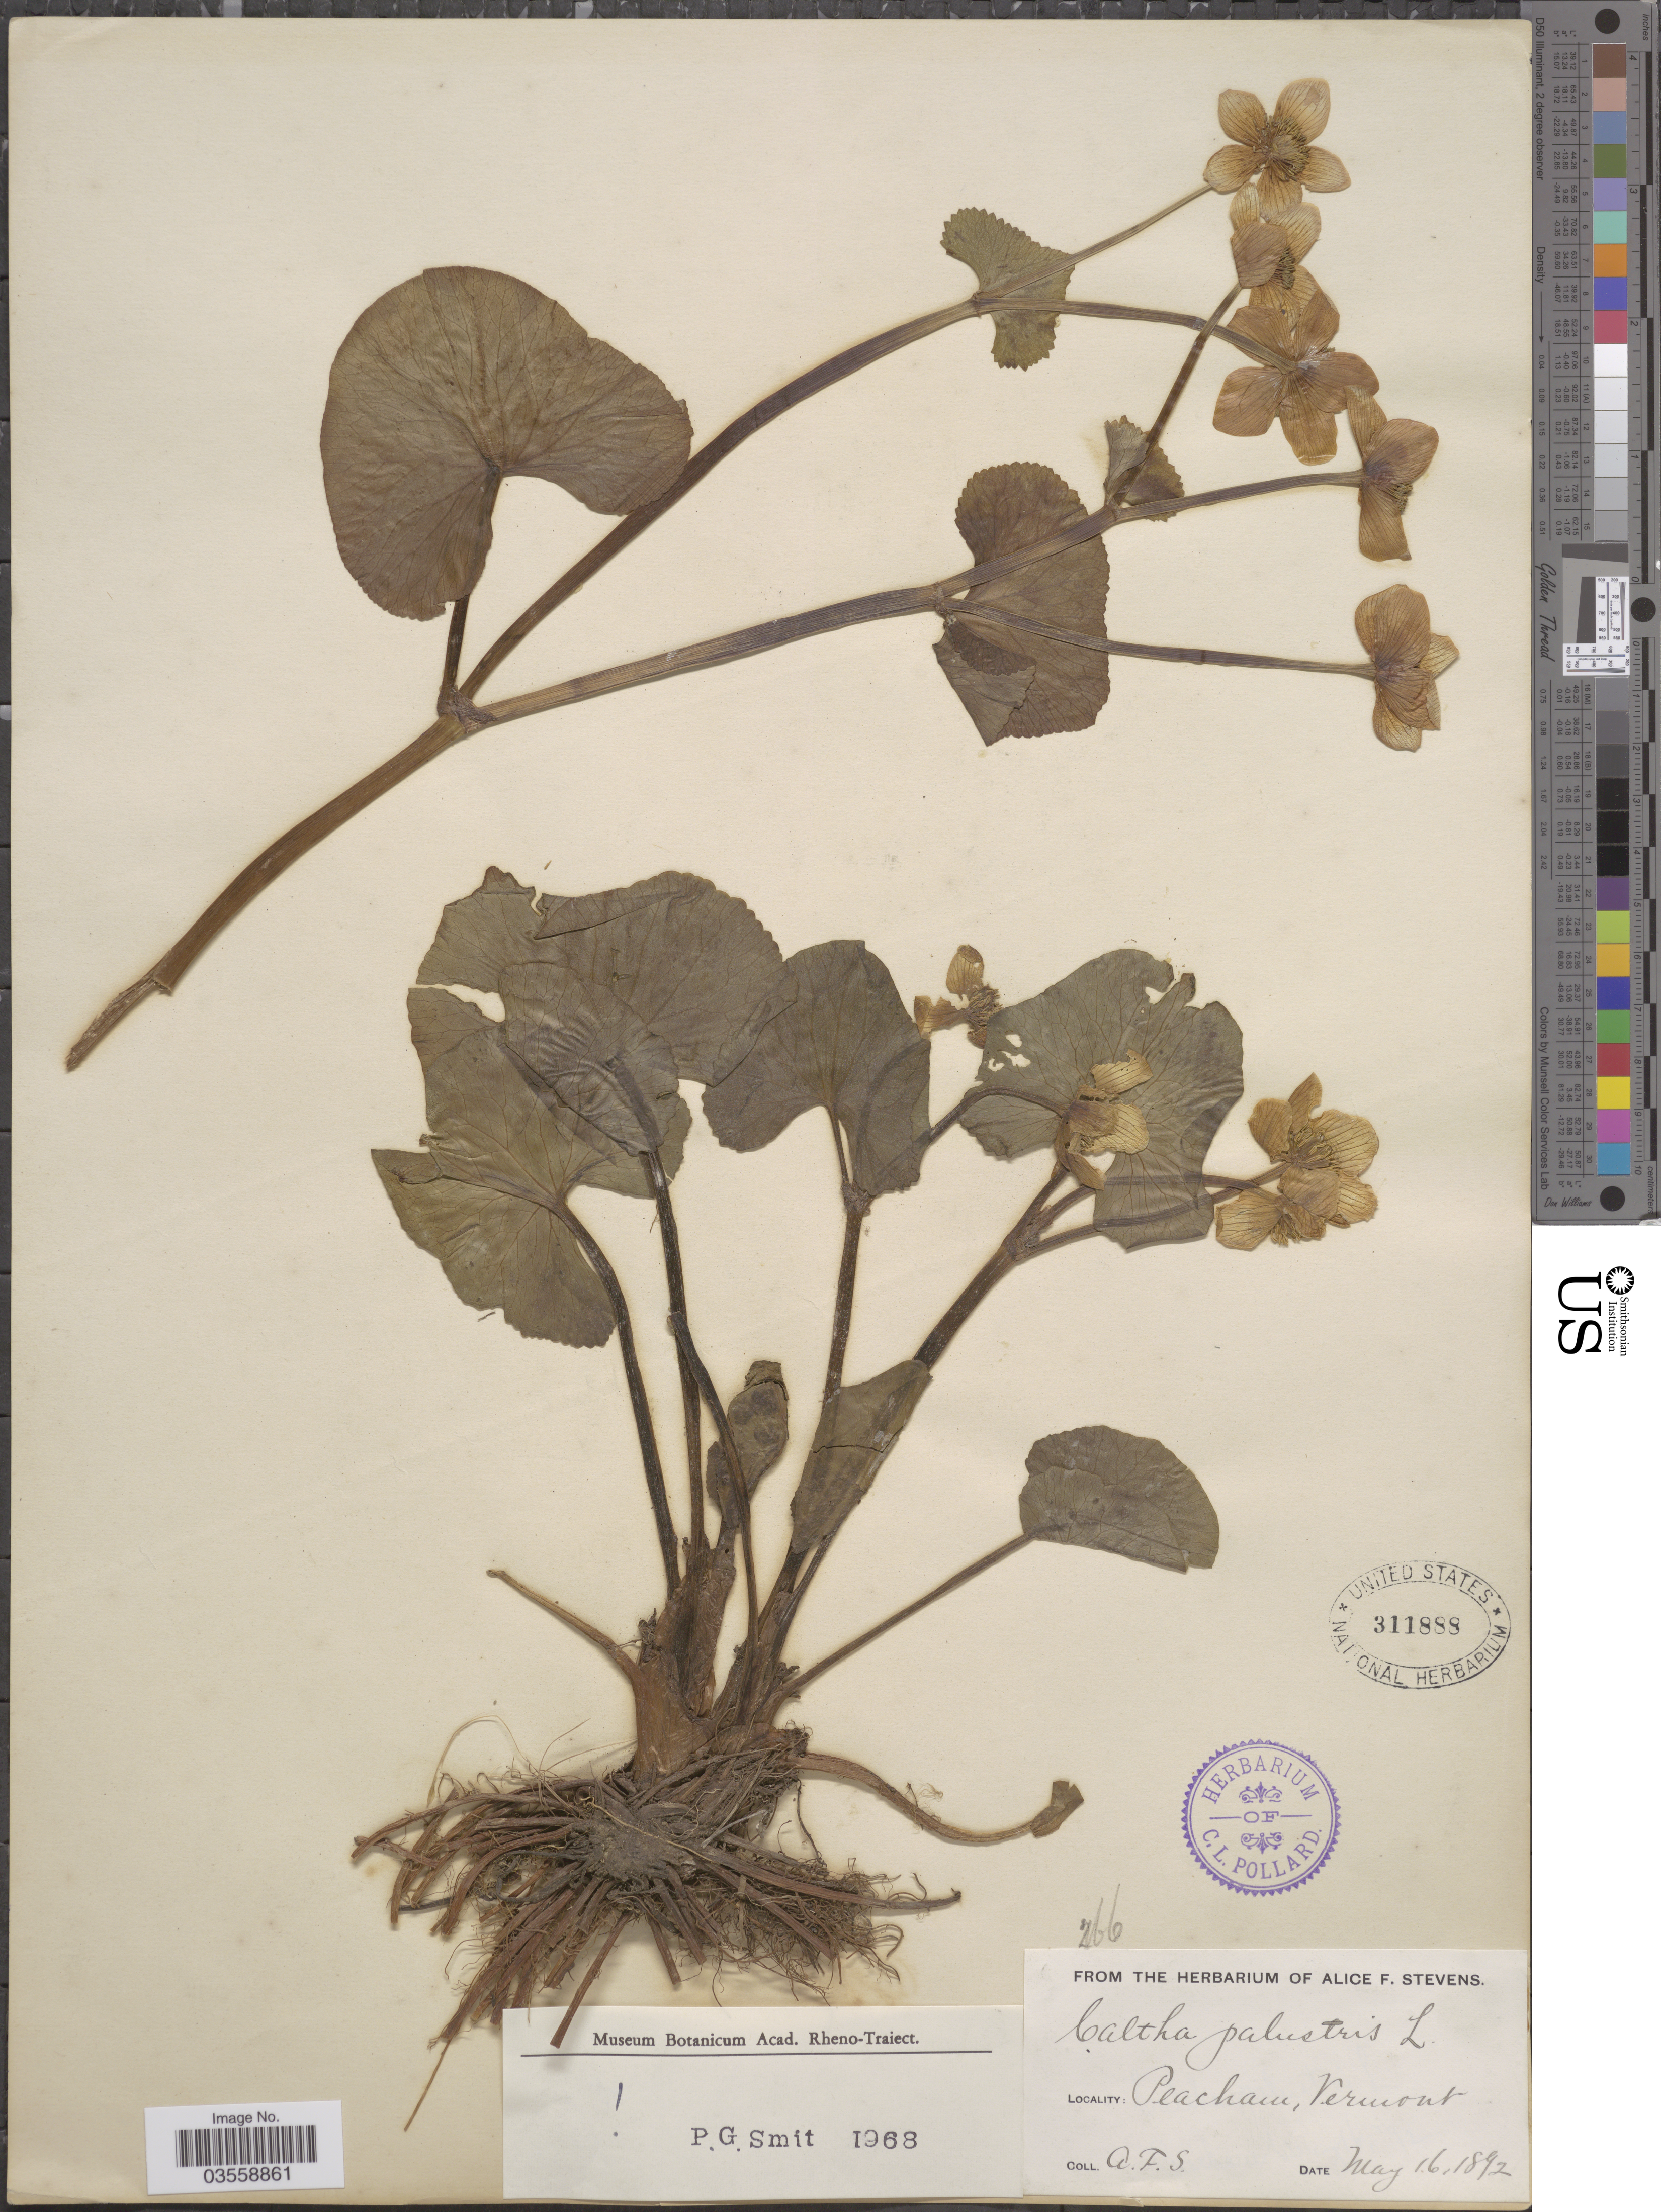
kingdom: Plantae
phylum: Tracheophyta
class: Magnoliopsida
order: Ranunculales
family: Ranunculaceae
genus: Caltha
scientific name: Caltha palustris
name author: L.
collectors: A. Stevens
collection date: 1892-05-16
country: United States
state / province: Vermont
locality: Peacham.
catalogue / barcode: US 311888